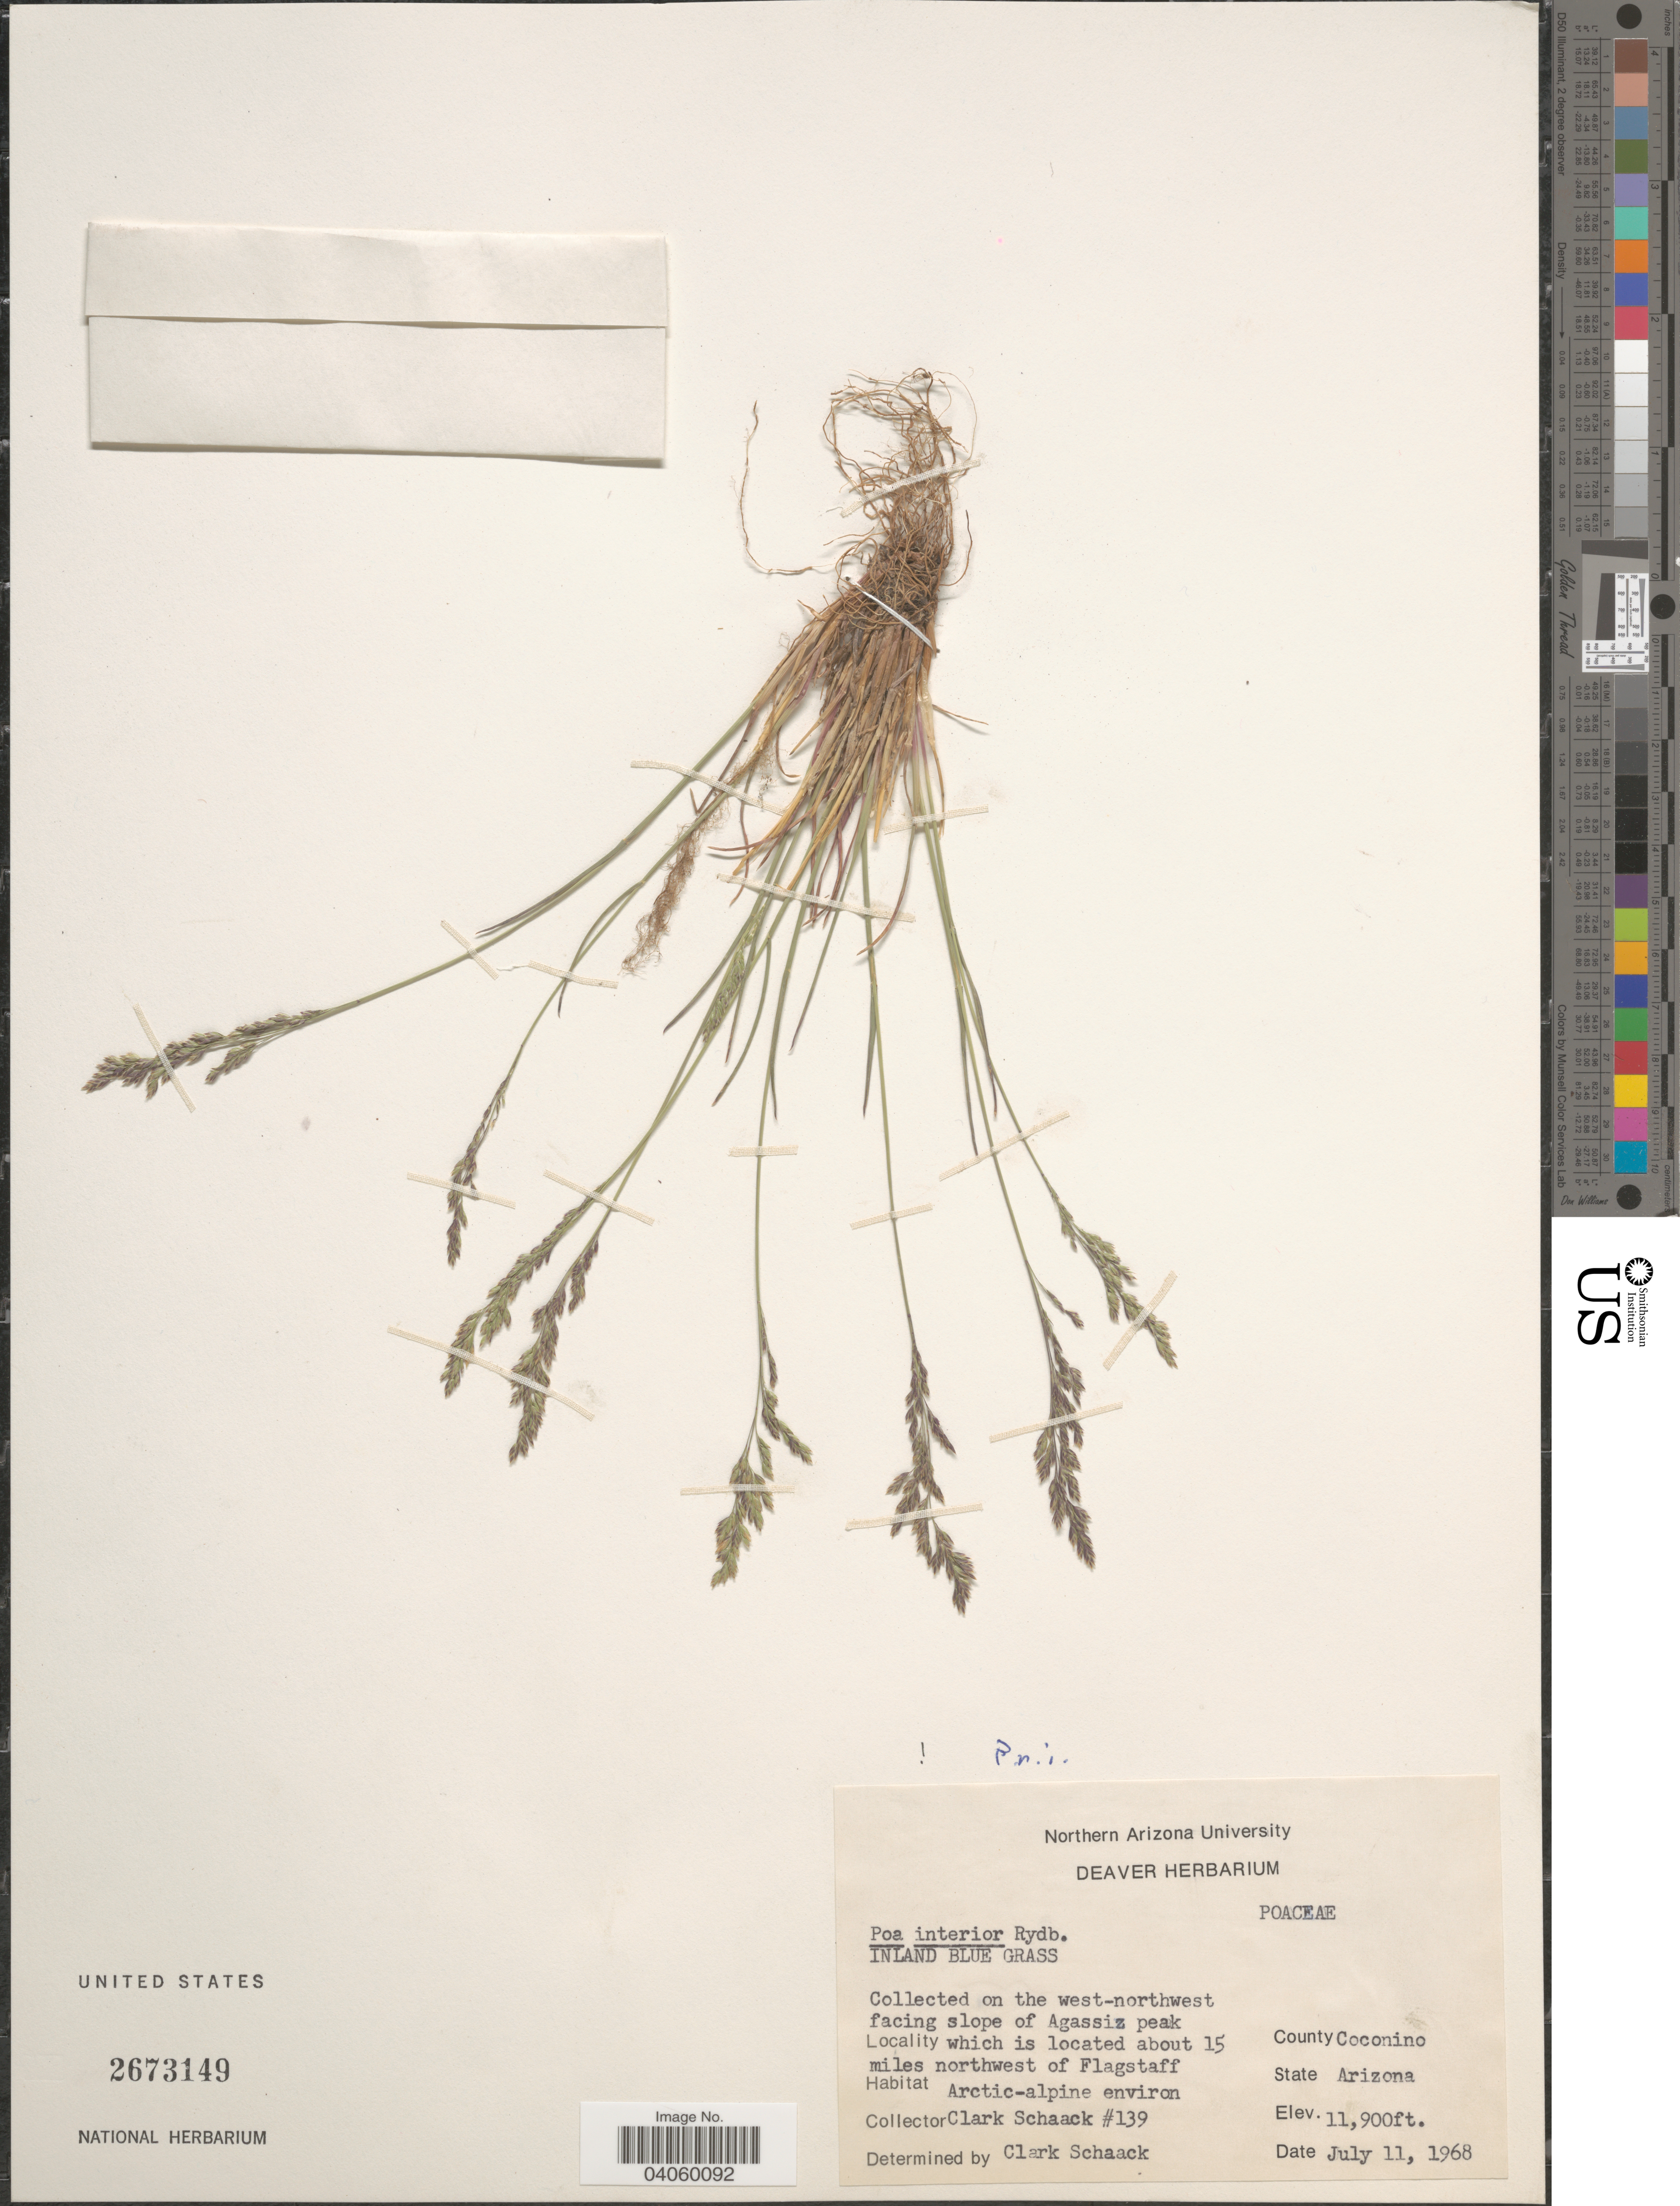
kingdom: Plantae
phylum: Tracheophyta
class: Liliopsida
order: Poales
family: Poaceae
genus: Poa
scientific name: Poa interior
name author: Rydb.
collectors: C. G. Schaack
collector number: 139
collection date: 1968-07-11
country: United States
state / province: Arizona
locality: On the west-northwest facing slope of Agassiz peak which is located about 15 miles northwest of Flagstaff. Arctic-alpine environ. County Coconino.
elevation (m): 3627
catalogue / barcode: US 2673149